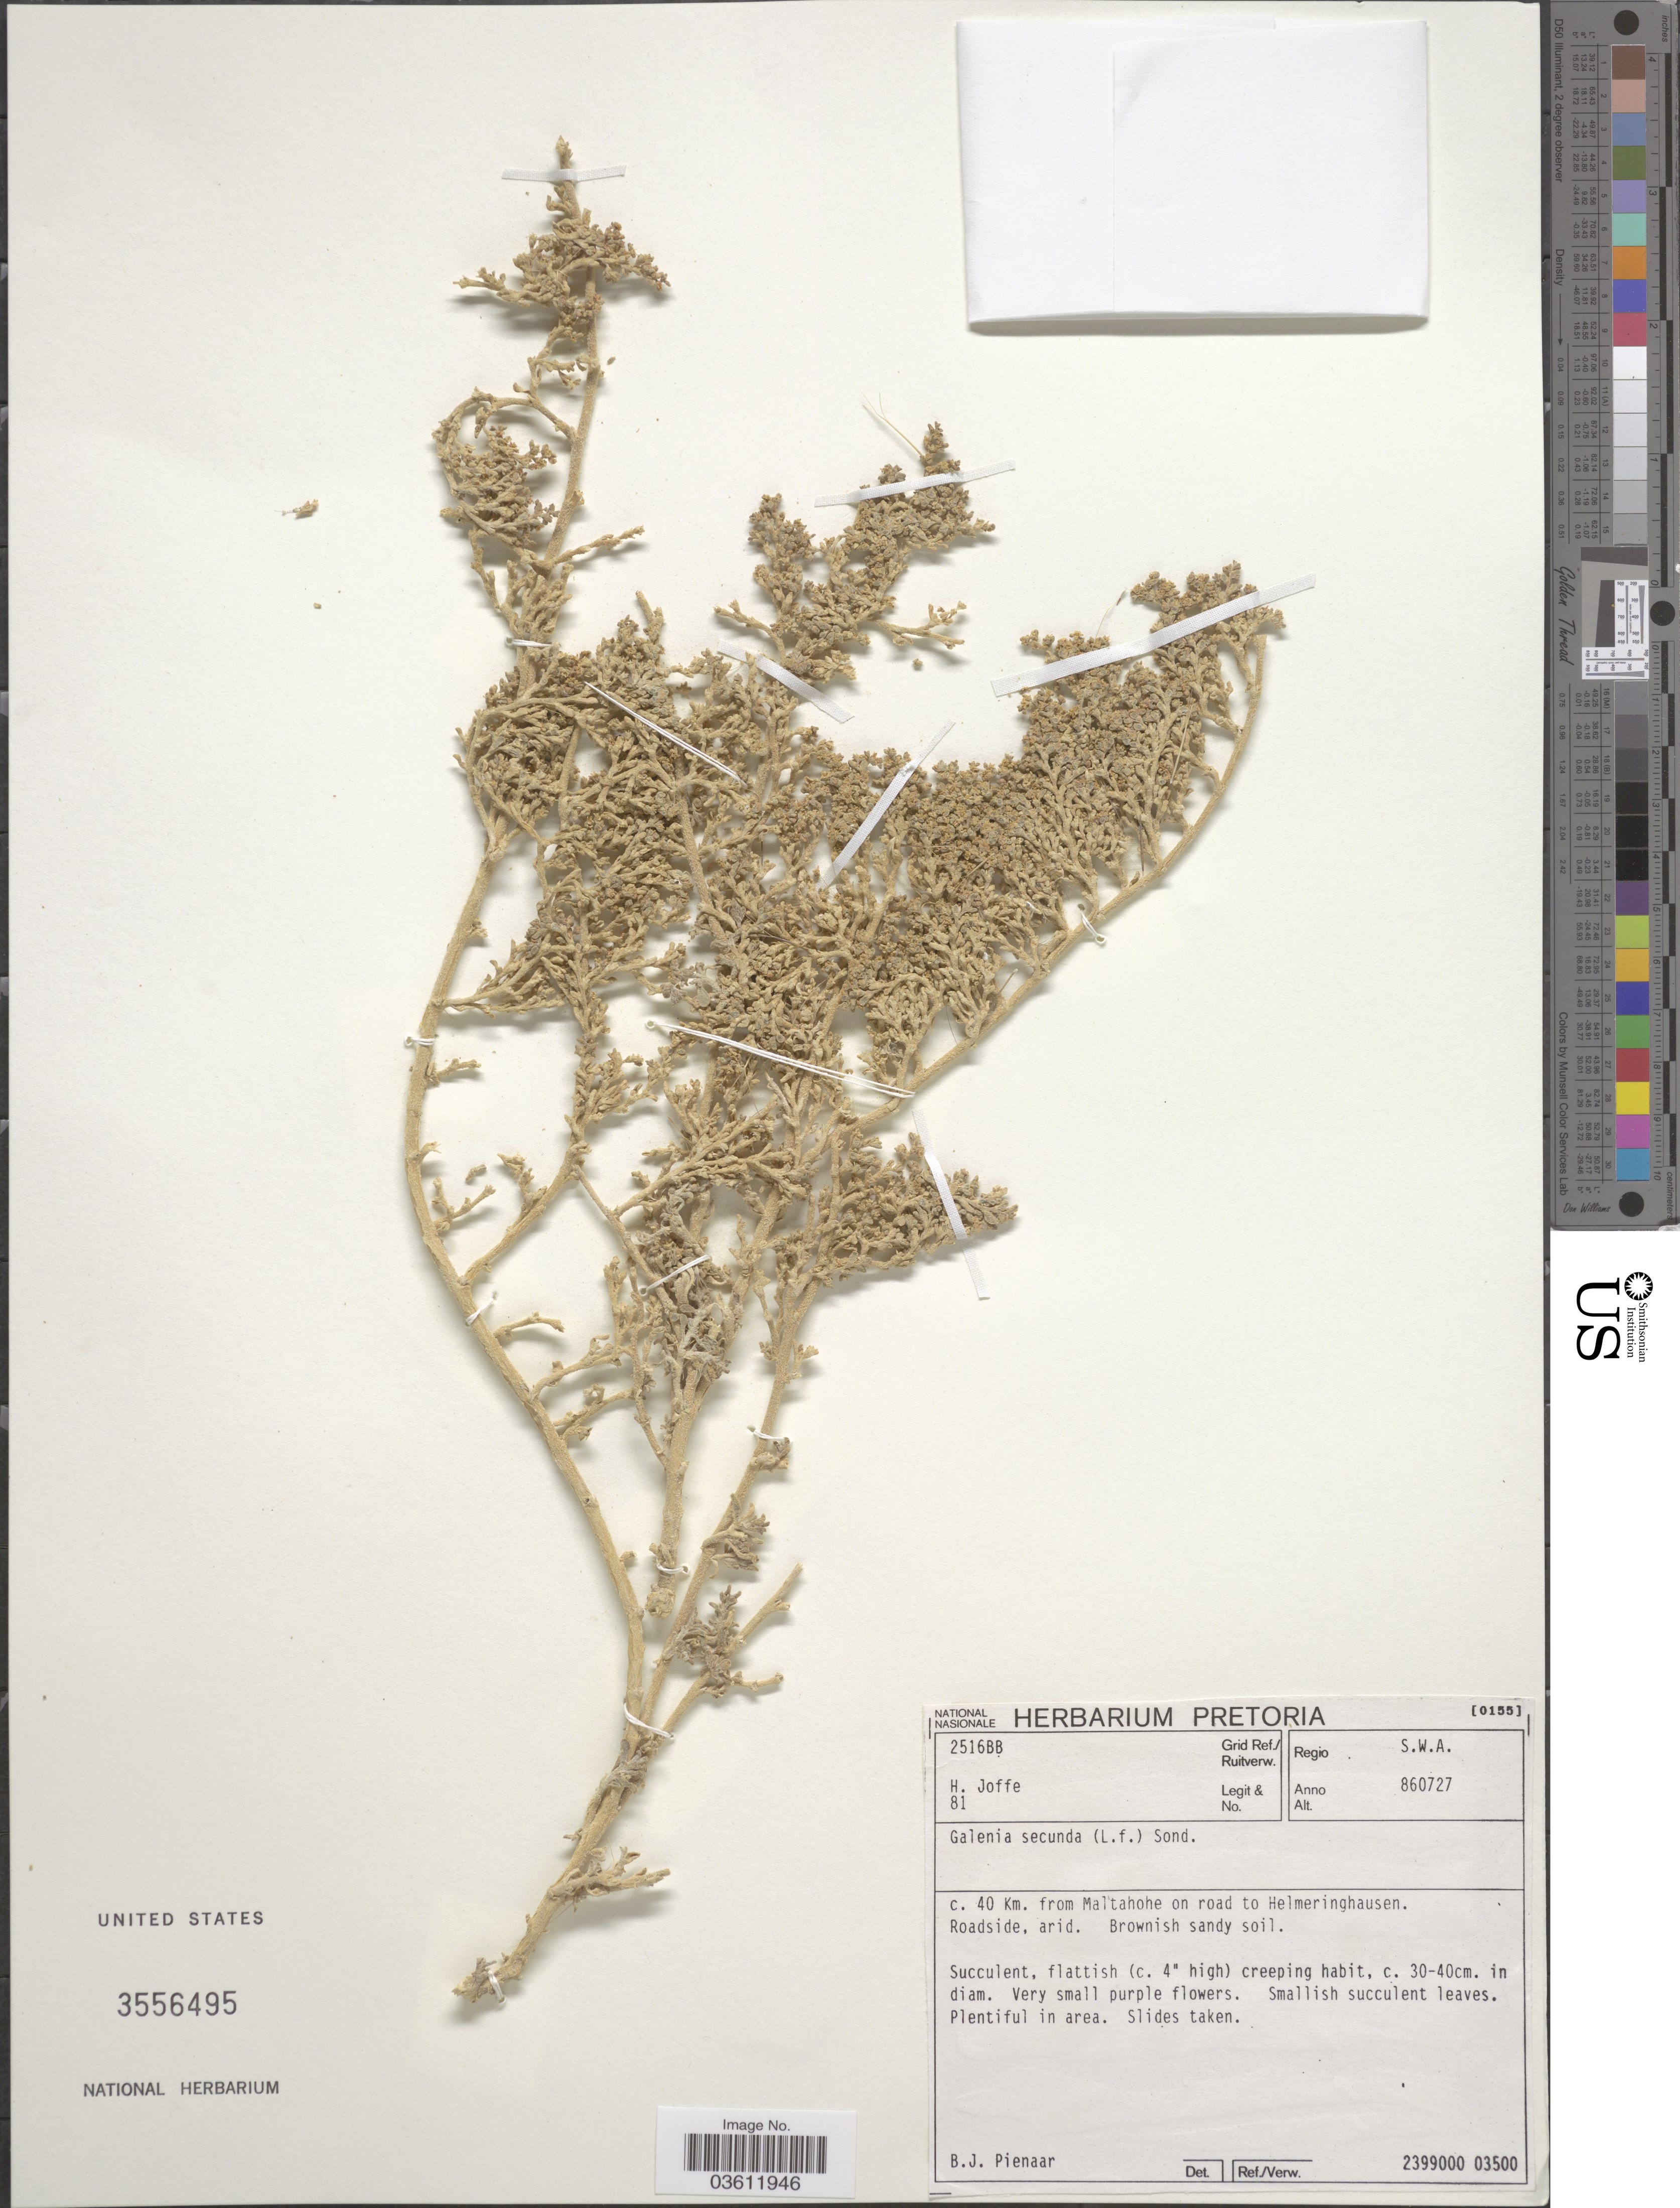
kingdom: Plantae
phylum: Tracheophyta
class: Magnoliopsida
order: Caryophyllales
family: Aizoaceae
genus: Aizoon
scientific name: Aizoon secundum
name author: L. f.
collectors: H. Joffe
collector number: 81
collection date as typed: Transcribed d/m/y: 27/7/86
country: Namibia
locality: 2516BB Grid Ref. Regio S.W.A. C. 40 Km. from Maltahohe on road to Helmeringhausen.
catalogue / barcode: US 3556495